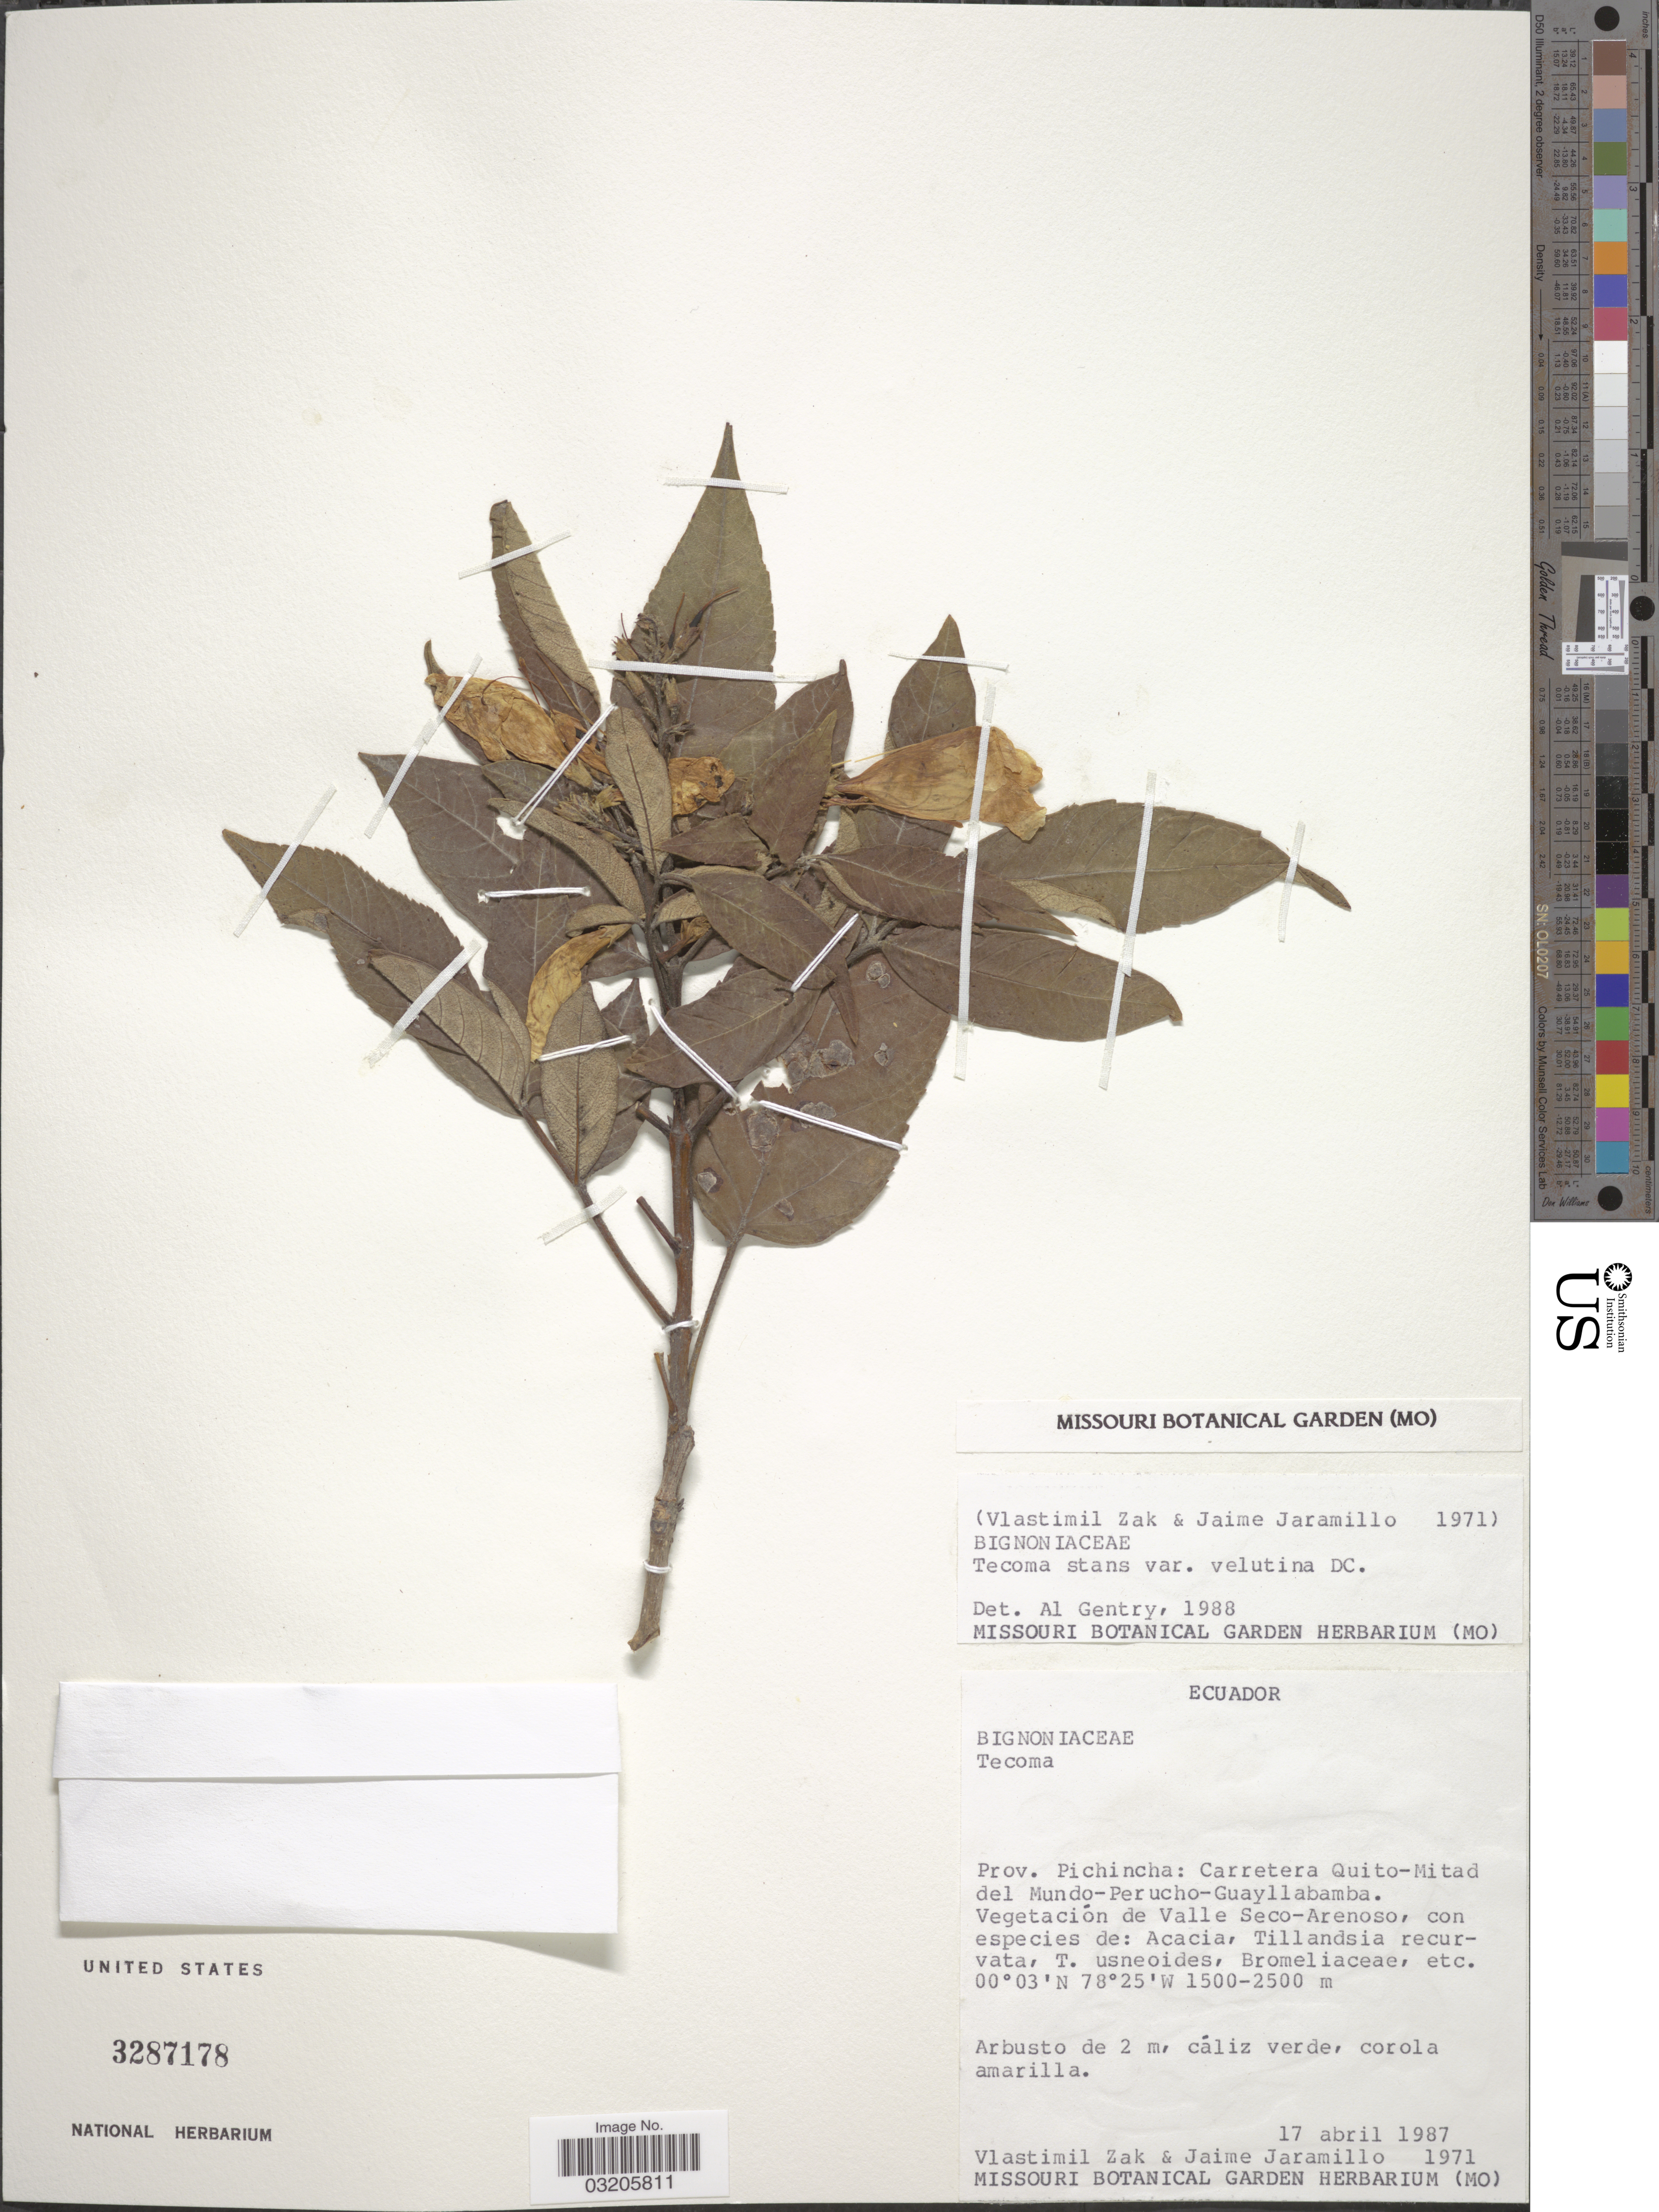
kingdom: Plantae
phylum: Tracheophyta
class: Magnoliopsida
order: Lamiales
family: Bignoniaceae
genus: Tecoma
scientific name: Tecoma stans var. velutina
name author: DC.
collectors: V. Zak & J. Jaramillo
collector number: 1971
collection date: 1987-04-17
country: Ecuador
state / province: Pichincha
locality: Carretera Quito-Mitad del Mundo-Perucho-Guayllabamba.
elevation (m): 1500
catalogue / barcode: US 3287178